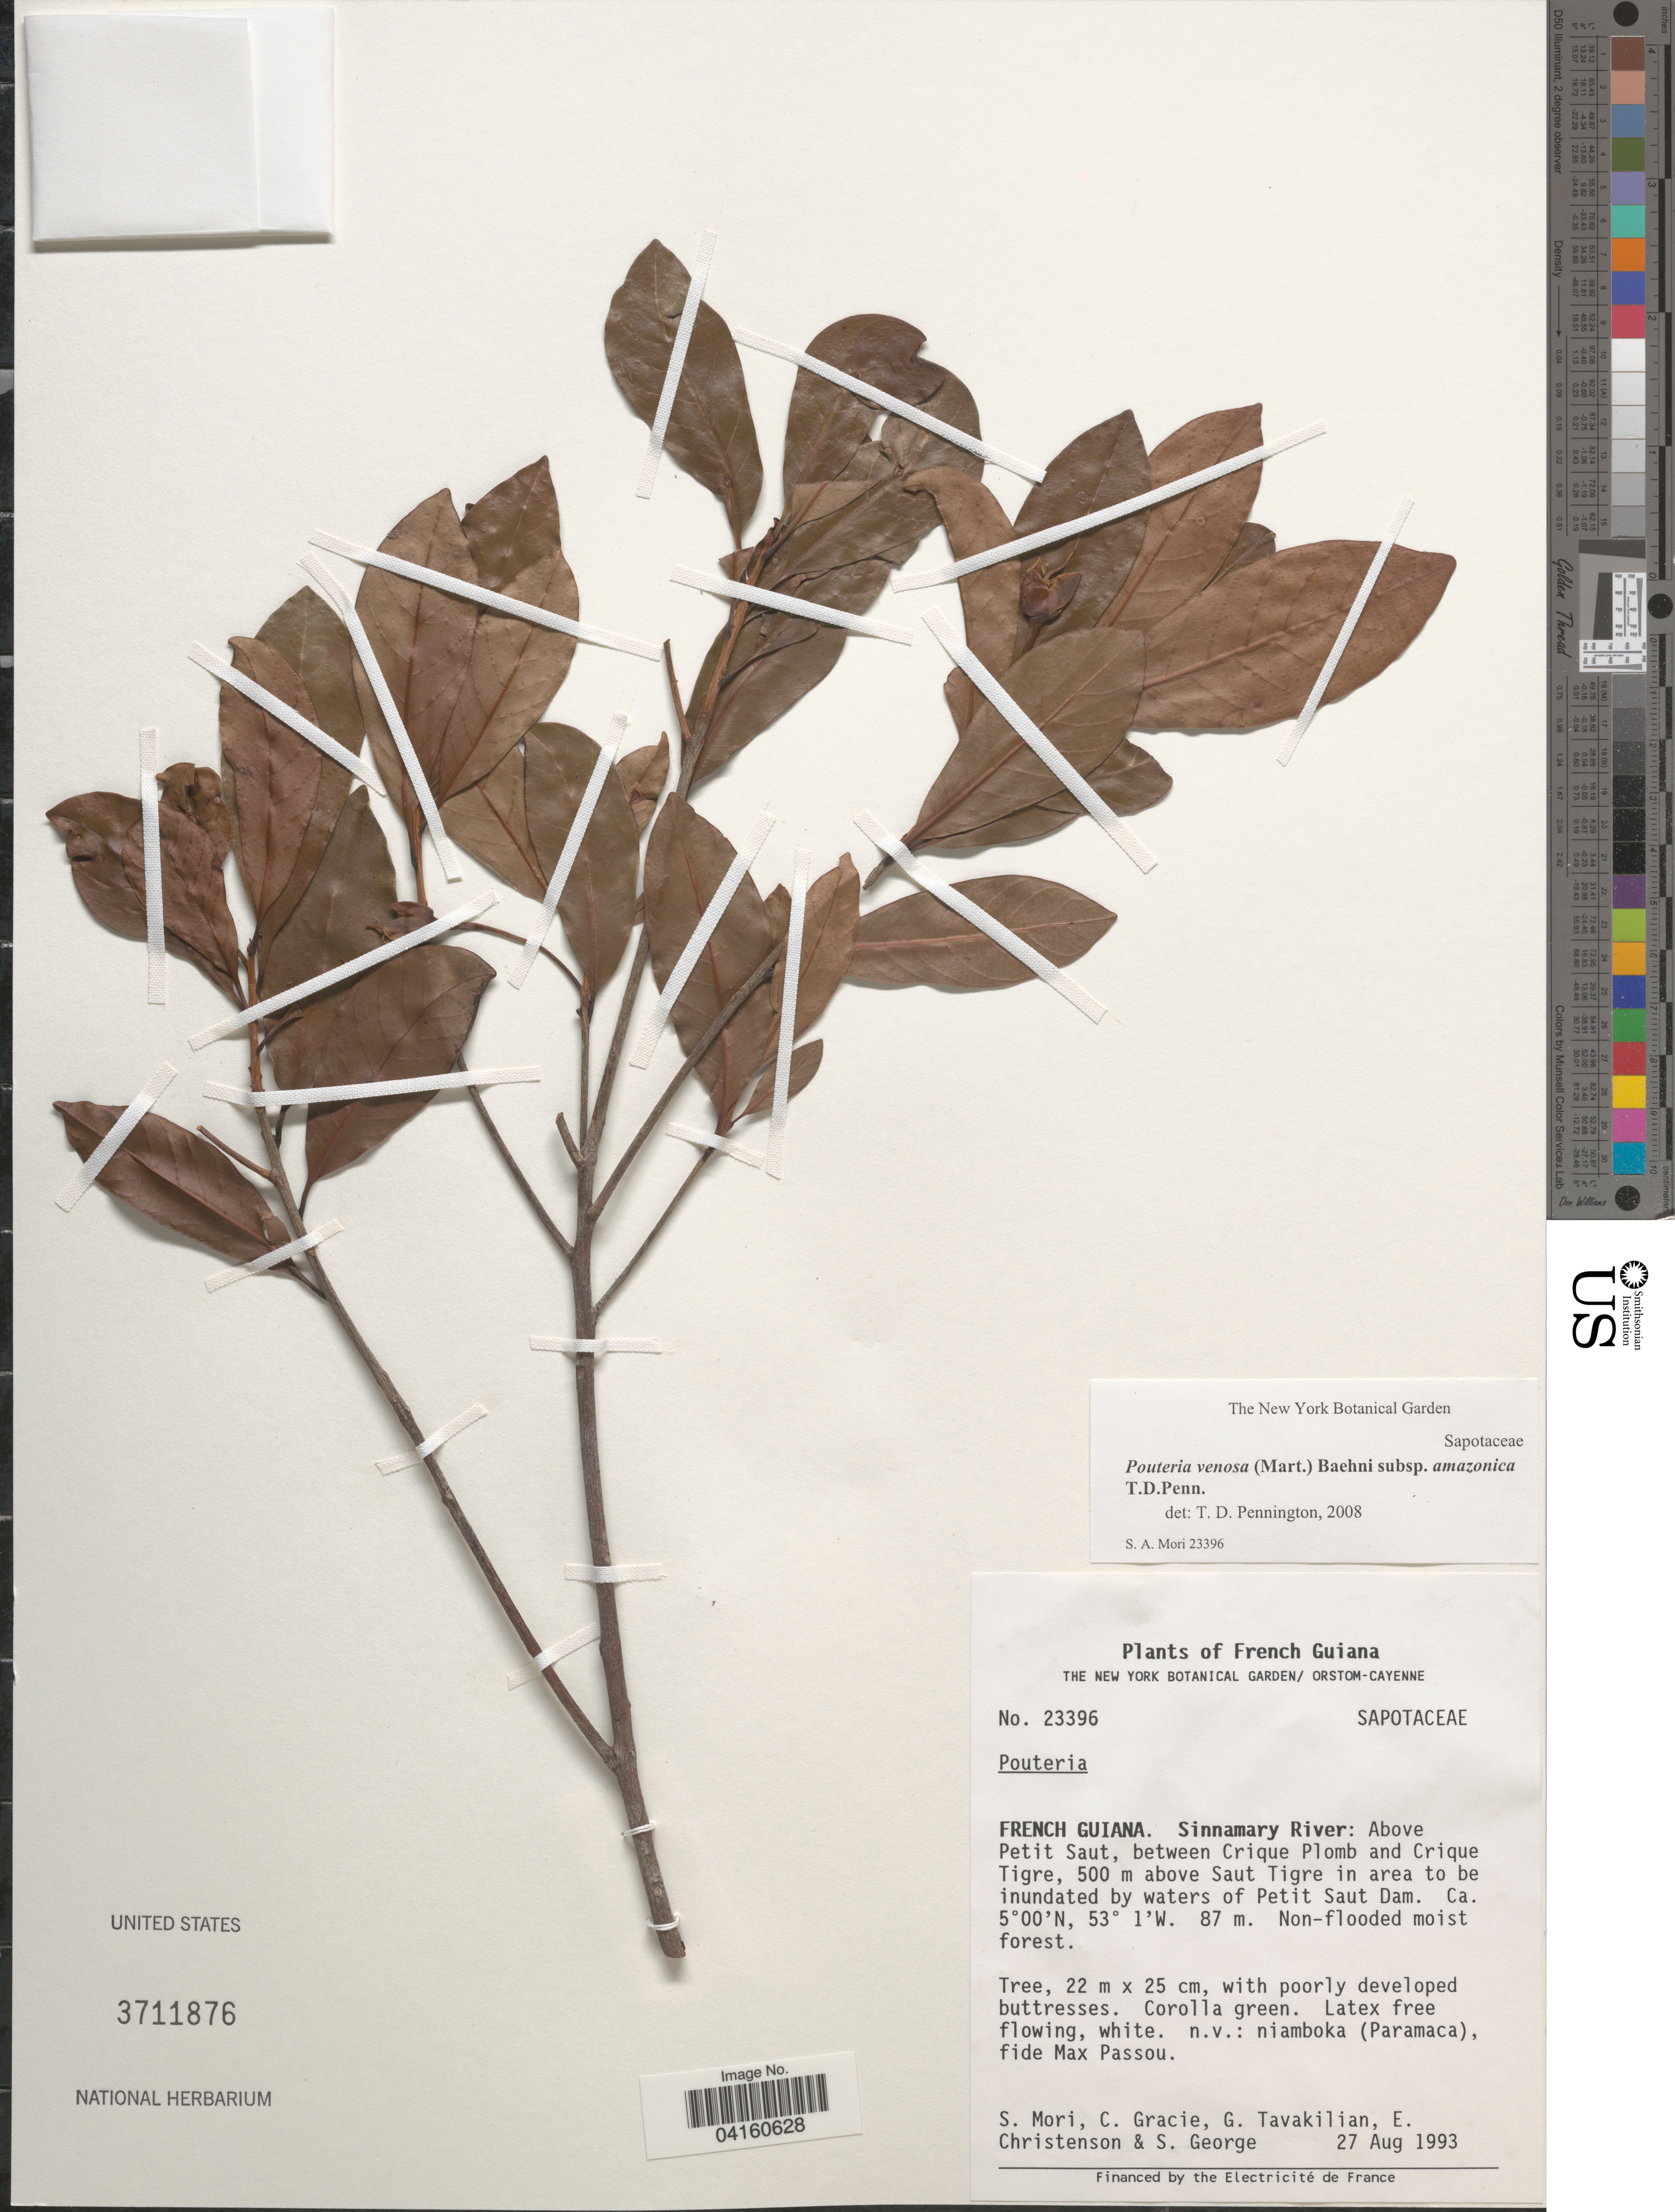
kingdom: Plantae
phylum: Tracheophyta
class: Magnoliopsida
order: Ericales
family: Sapotaceae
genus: Pouteria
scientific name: Pouteria venosa subsp. amazonica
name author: T.D. Penn.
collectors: S. Mori, C. A. Gracie, G. Tavakilian, E. Christenson & S. George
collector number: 23396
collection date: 1993-08-27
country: French Guiana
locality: Sinnamary River: Above Petit Saut, between Crique Plomb and Crique Tigre, 500 m above Saut Tigre in area to be inundated by waters of Petit Saut Dam.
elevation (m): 87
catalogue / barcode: US 3711876